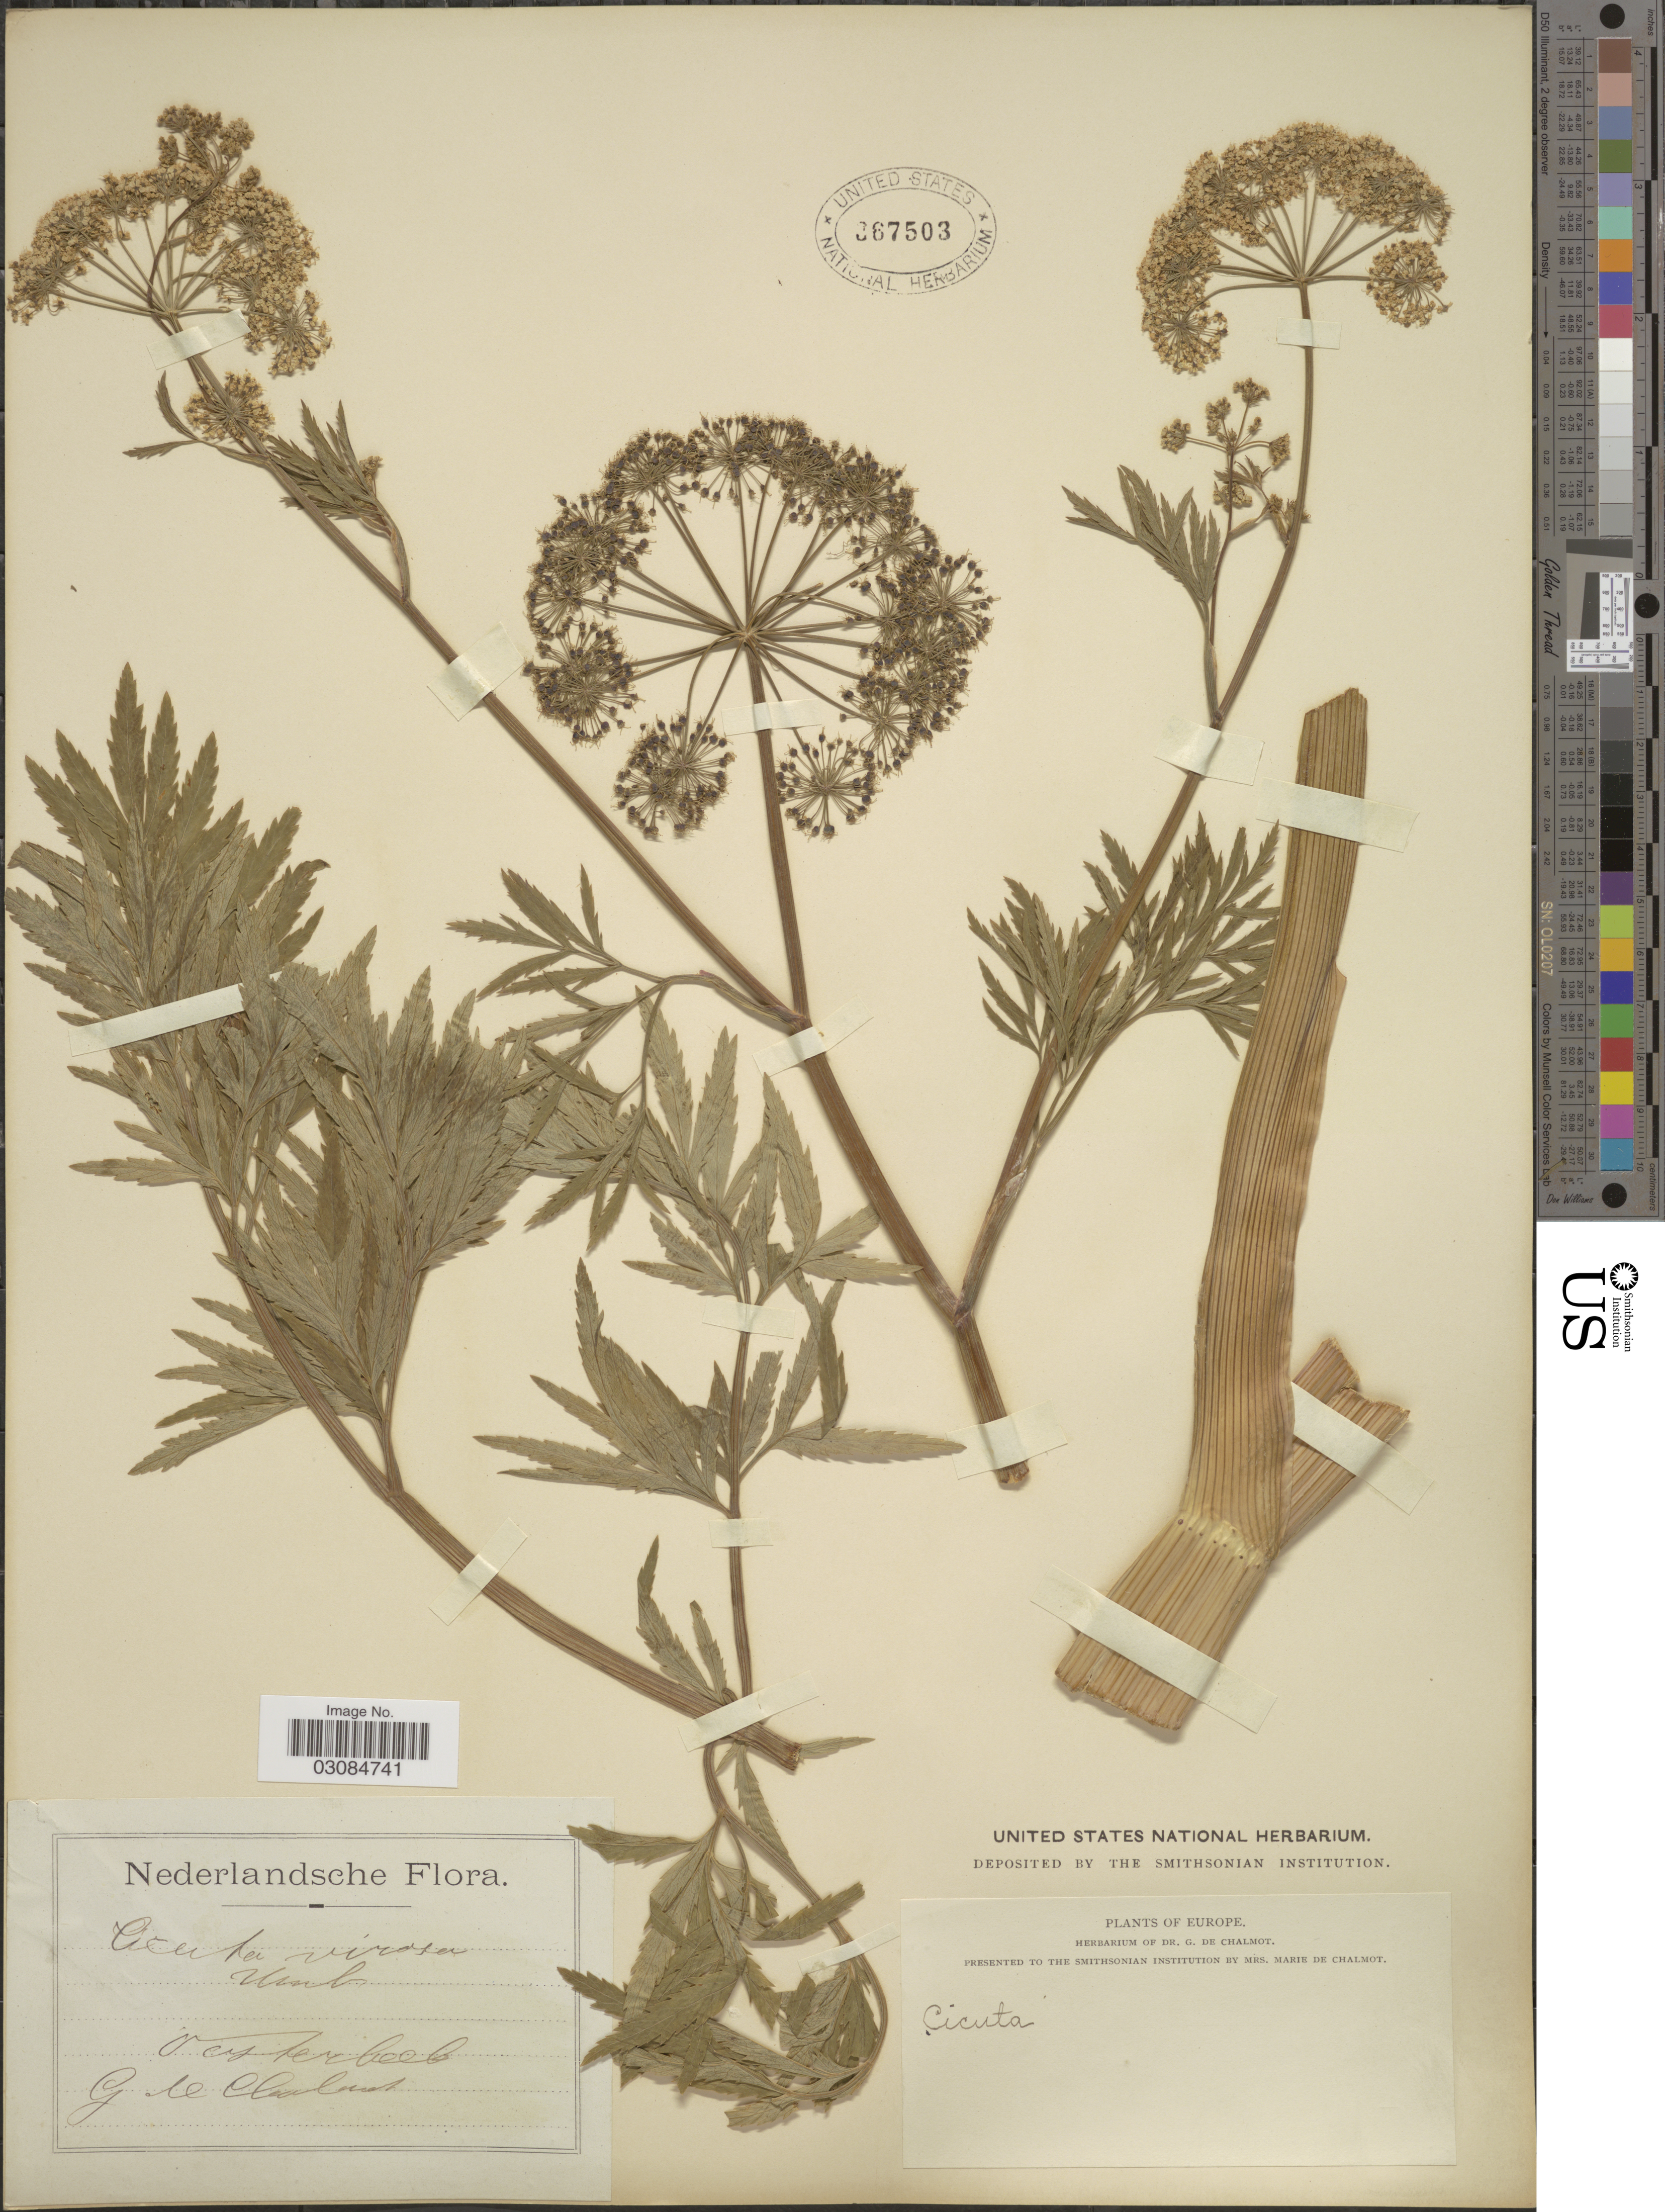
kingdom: Plantae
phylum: Tracheophyta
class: Magnoliopsida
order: Apiales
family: Apiaceae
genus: Cicuta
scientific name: Cicuta virosa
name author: L.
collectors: G. de Chalmot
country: Netherlands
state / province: Gelderland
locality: Oosterbeek.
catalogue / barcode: US 367503